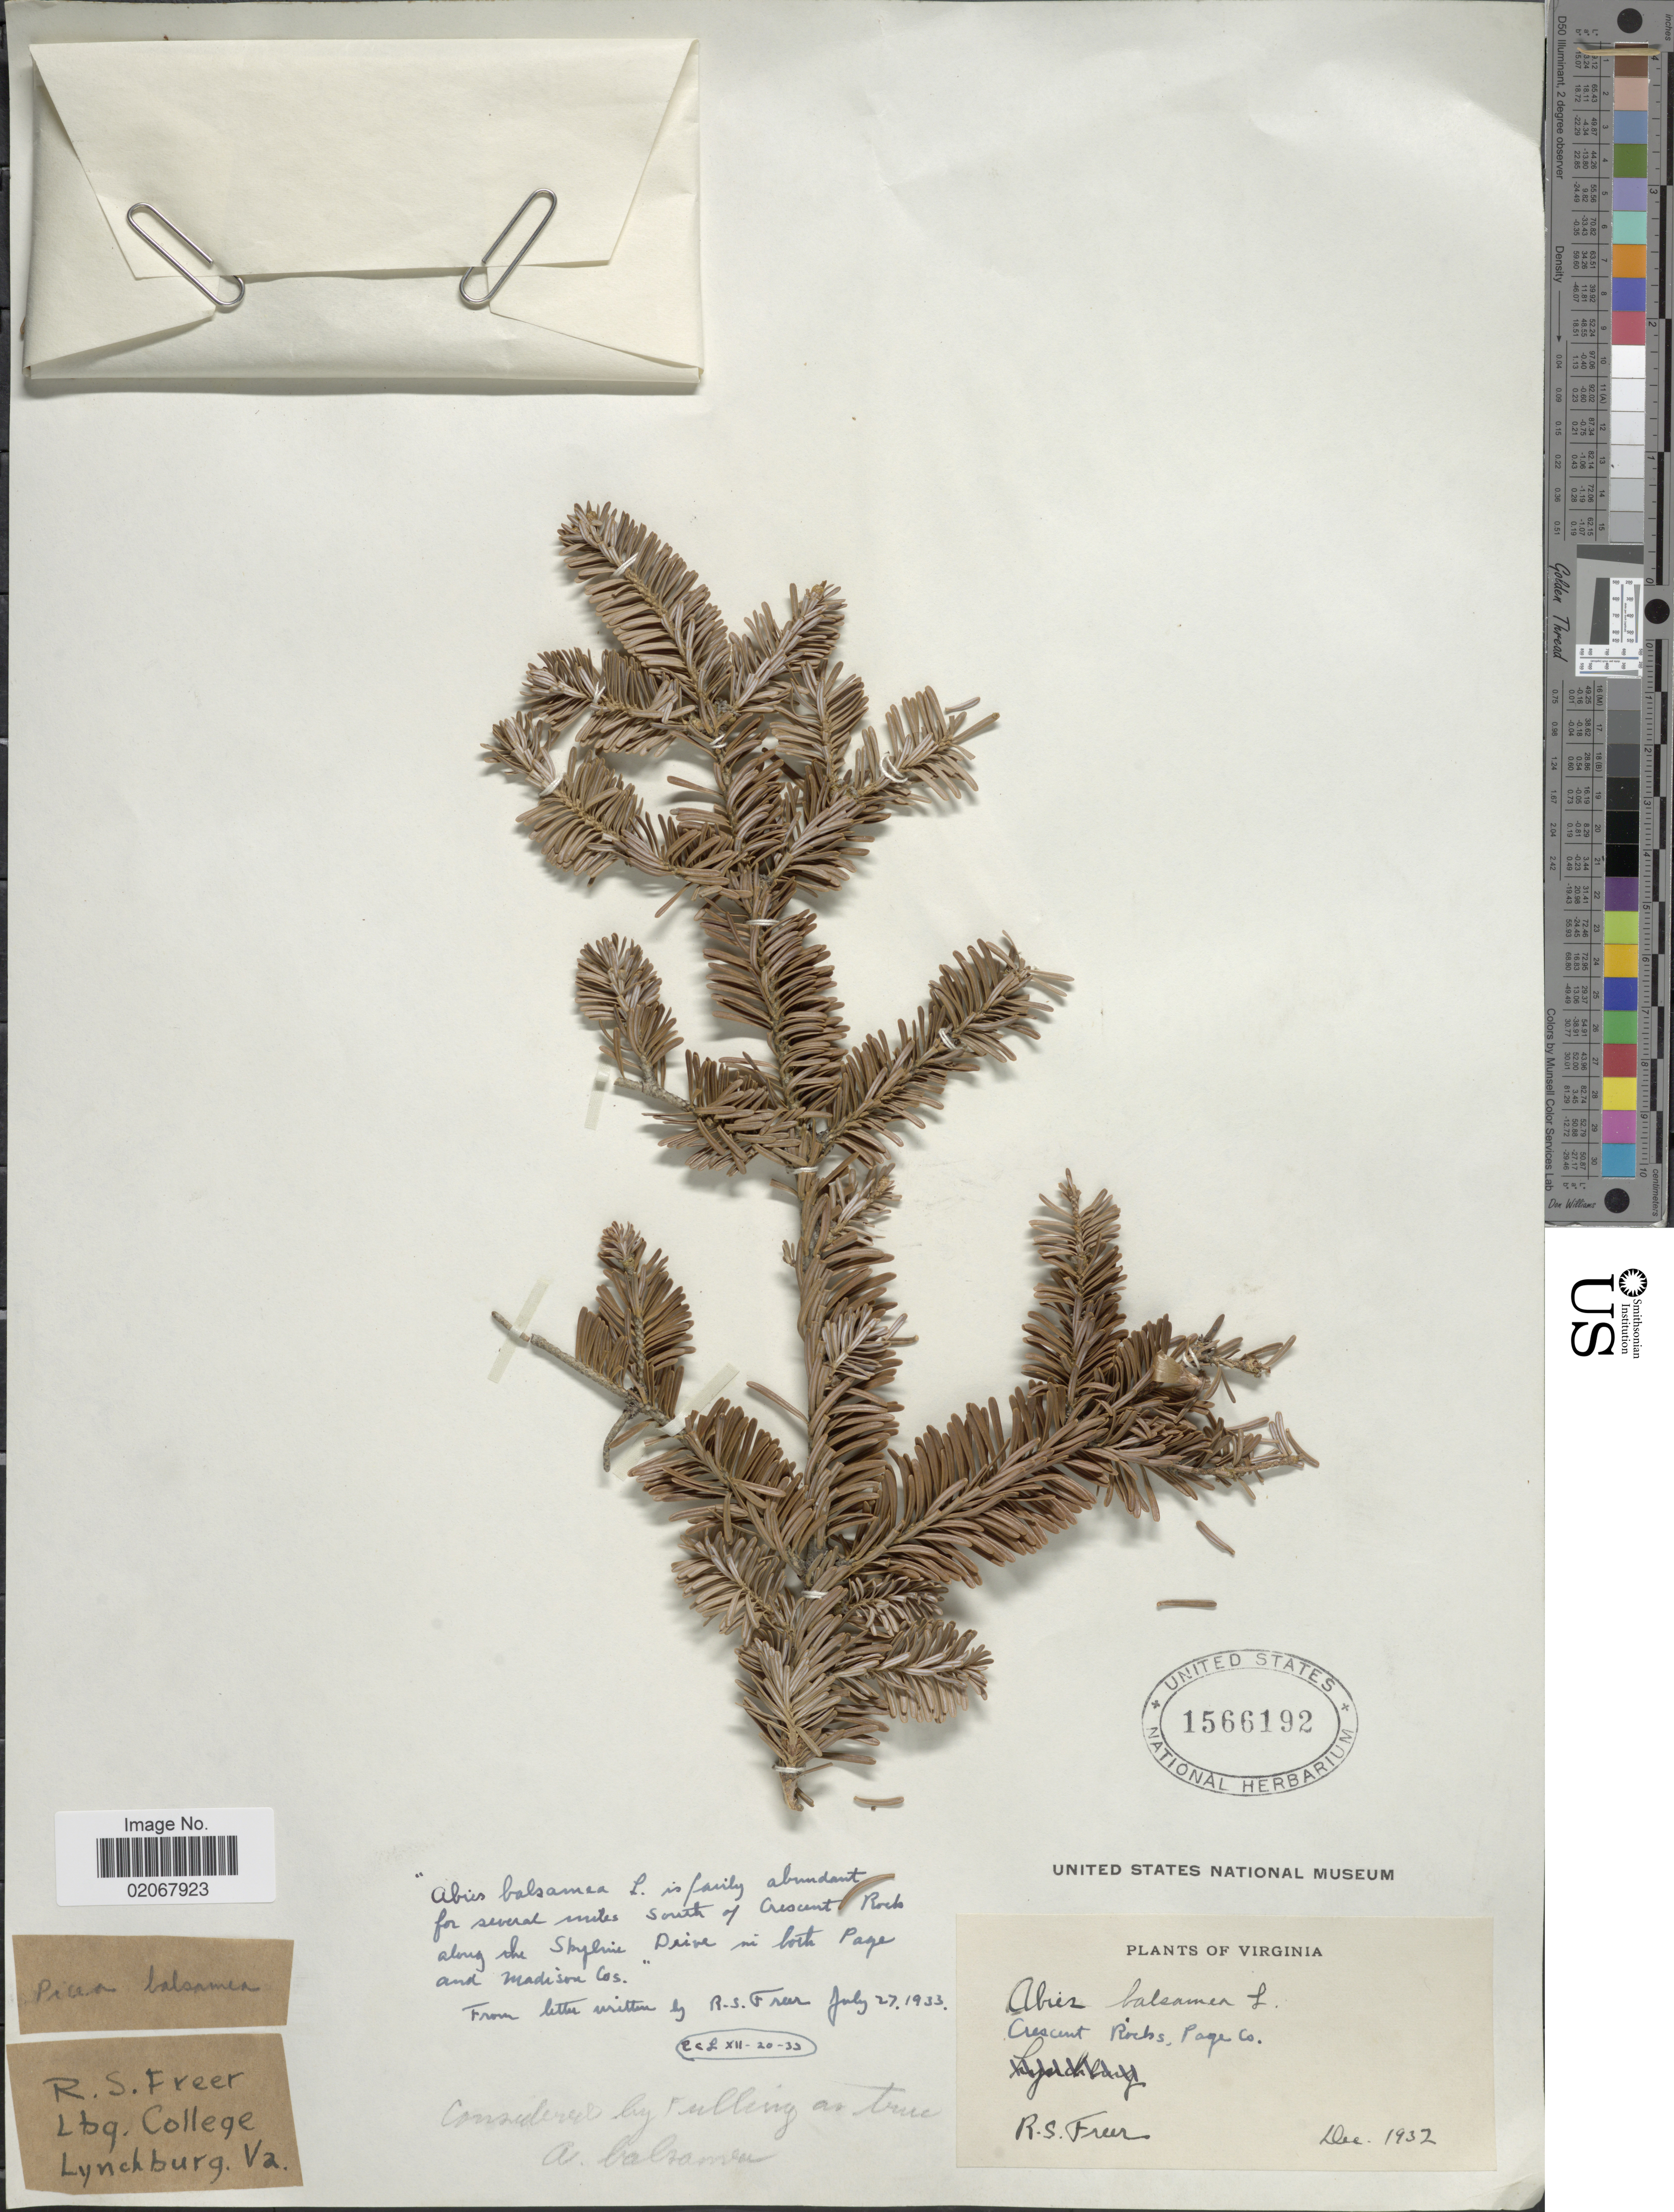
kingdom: Plantae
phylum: Tracheophyta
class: Pinopsida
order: Pinales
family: Pinaceae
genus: Abies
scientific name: Abies balsamea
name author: (L.) Mill.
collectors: R. Freer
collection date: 1932-12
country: United States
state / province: Virginia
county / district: Page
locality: Crescent Rocks, Page Co. LBg. College Lynchburg Va. [unsure placement]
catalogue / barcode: US 1566192